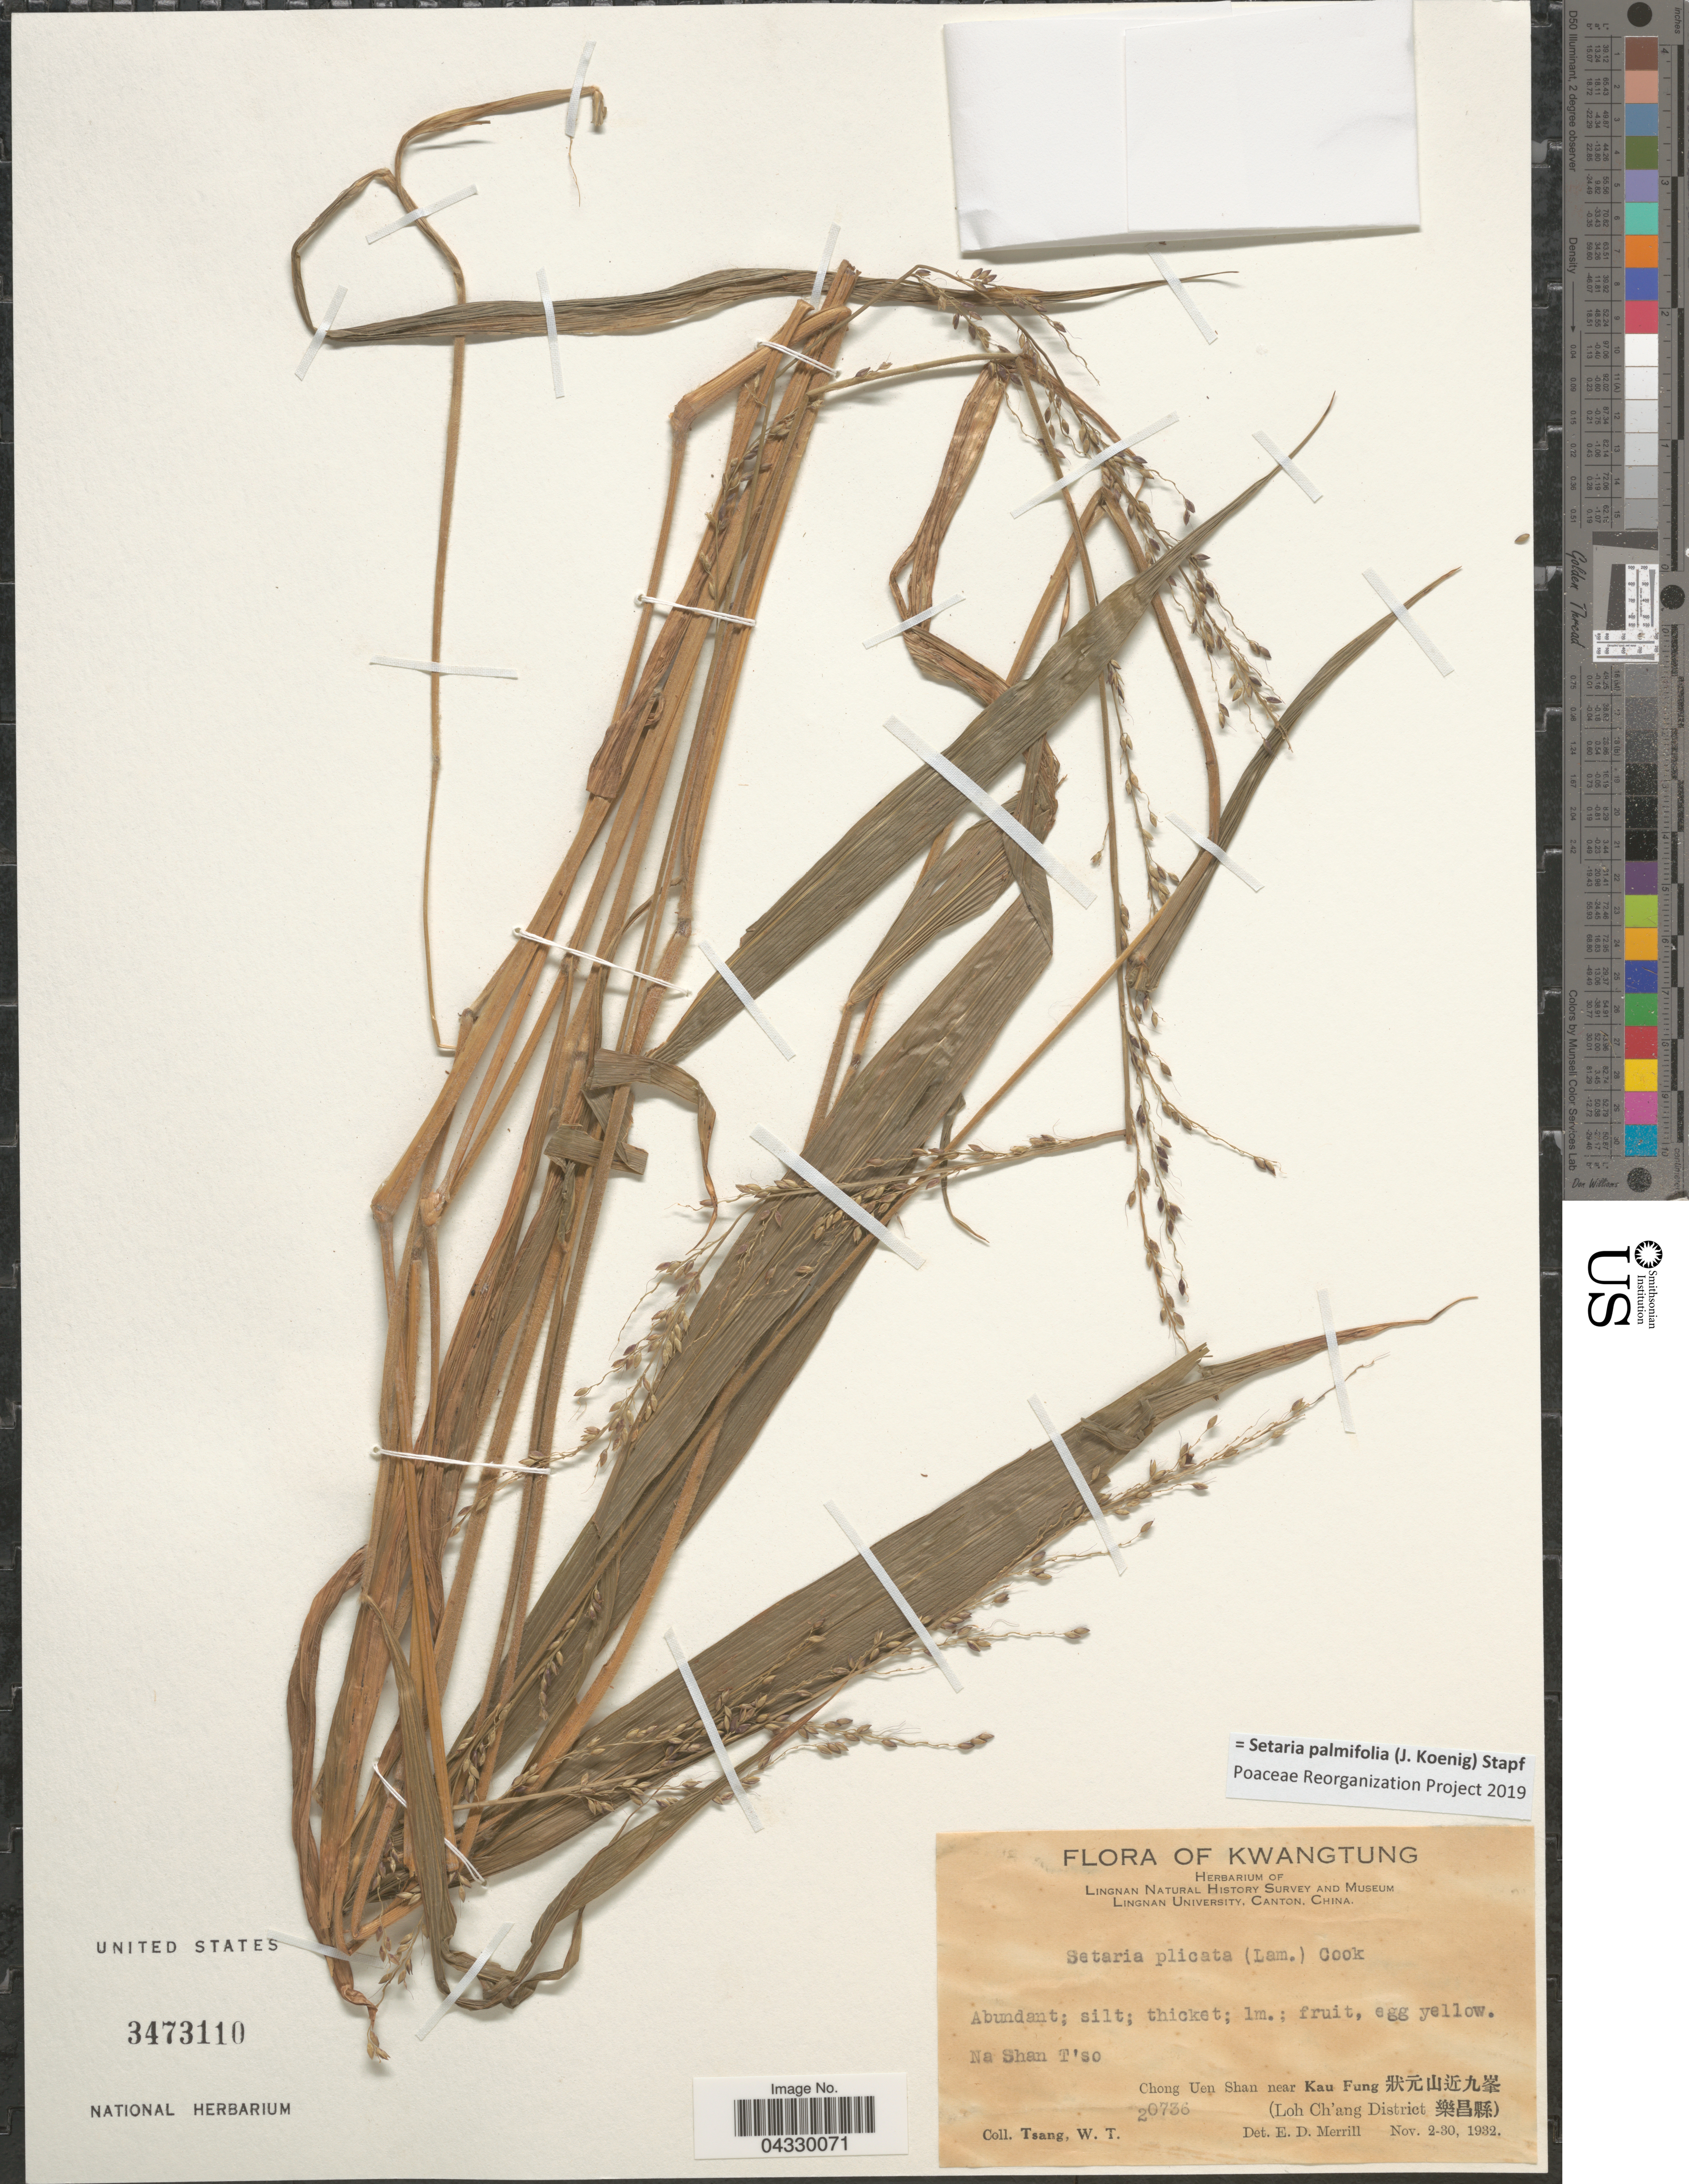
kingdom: Plantae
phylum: Tracheophyta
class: Liliopsida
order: Poales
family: Poaceae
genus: Setaria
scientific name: Setaria palmifolia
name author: (J. Koenig) Stapf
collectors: W. T. Tsang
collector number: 20736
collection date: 1932-11-02/1932-11-30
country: China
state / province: Guangdong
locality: Kwangtung. Na Shan T'so. Chong Uen Shan near Kau Fung X. (Loh Ch'ang District X).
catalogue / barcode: US 3473110